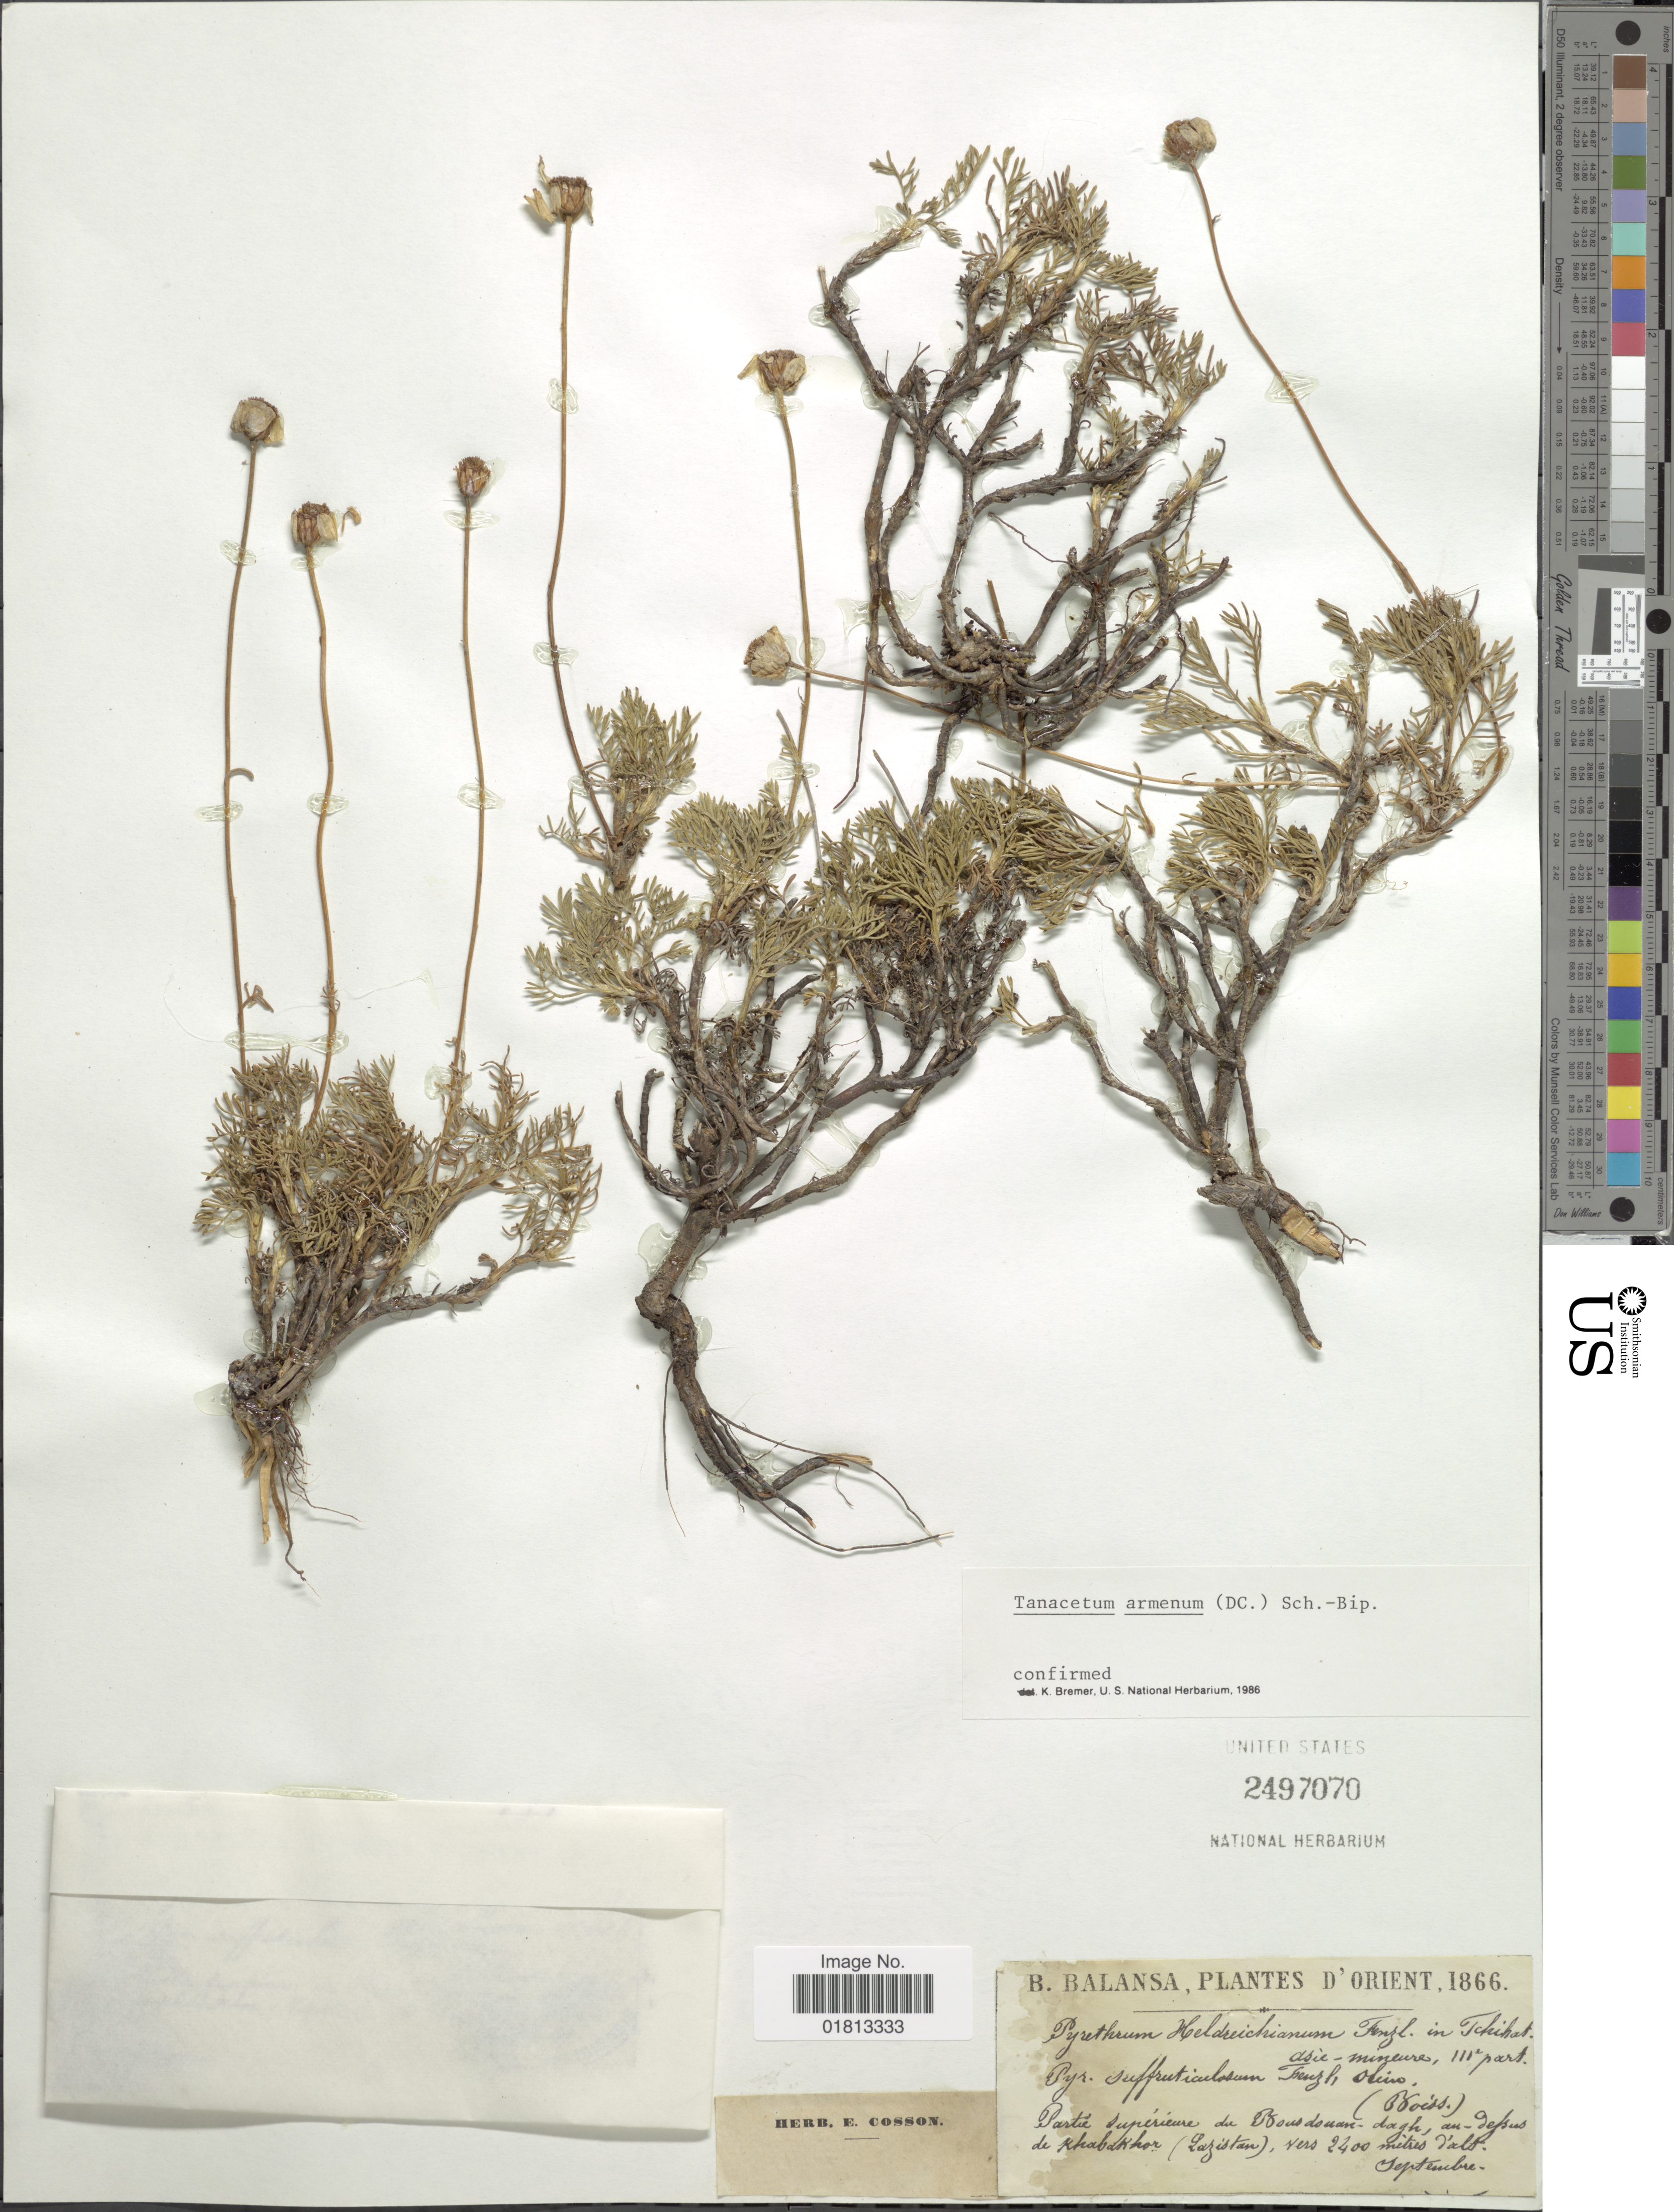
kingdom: Plantae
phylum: Tracheophyta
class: Magnoliopsida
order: Asterales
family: Asteraceae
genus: Tanacetum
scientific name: Tanacetum armenum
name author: (DC.) Sch. Bip.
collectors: B. Balansa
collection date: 1866-09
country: Turkey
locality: D. Orient., Parte superiere de Boudduane dagh, au-dessud de Khabakhopr (Lazistan) [interpreted]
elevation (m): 2400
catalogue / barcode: US 2497070